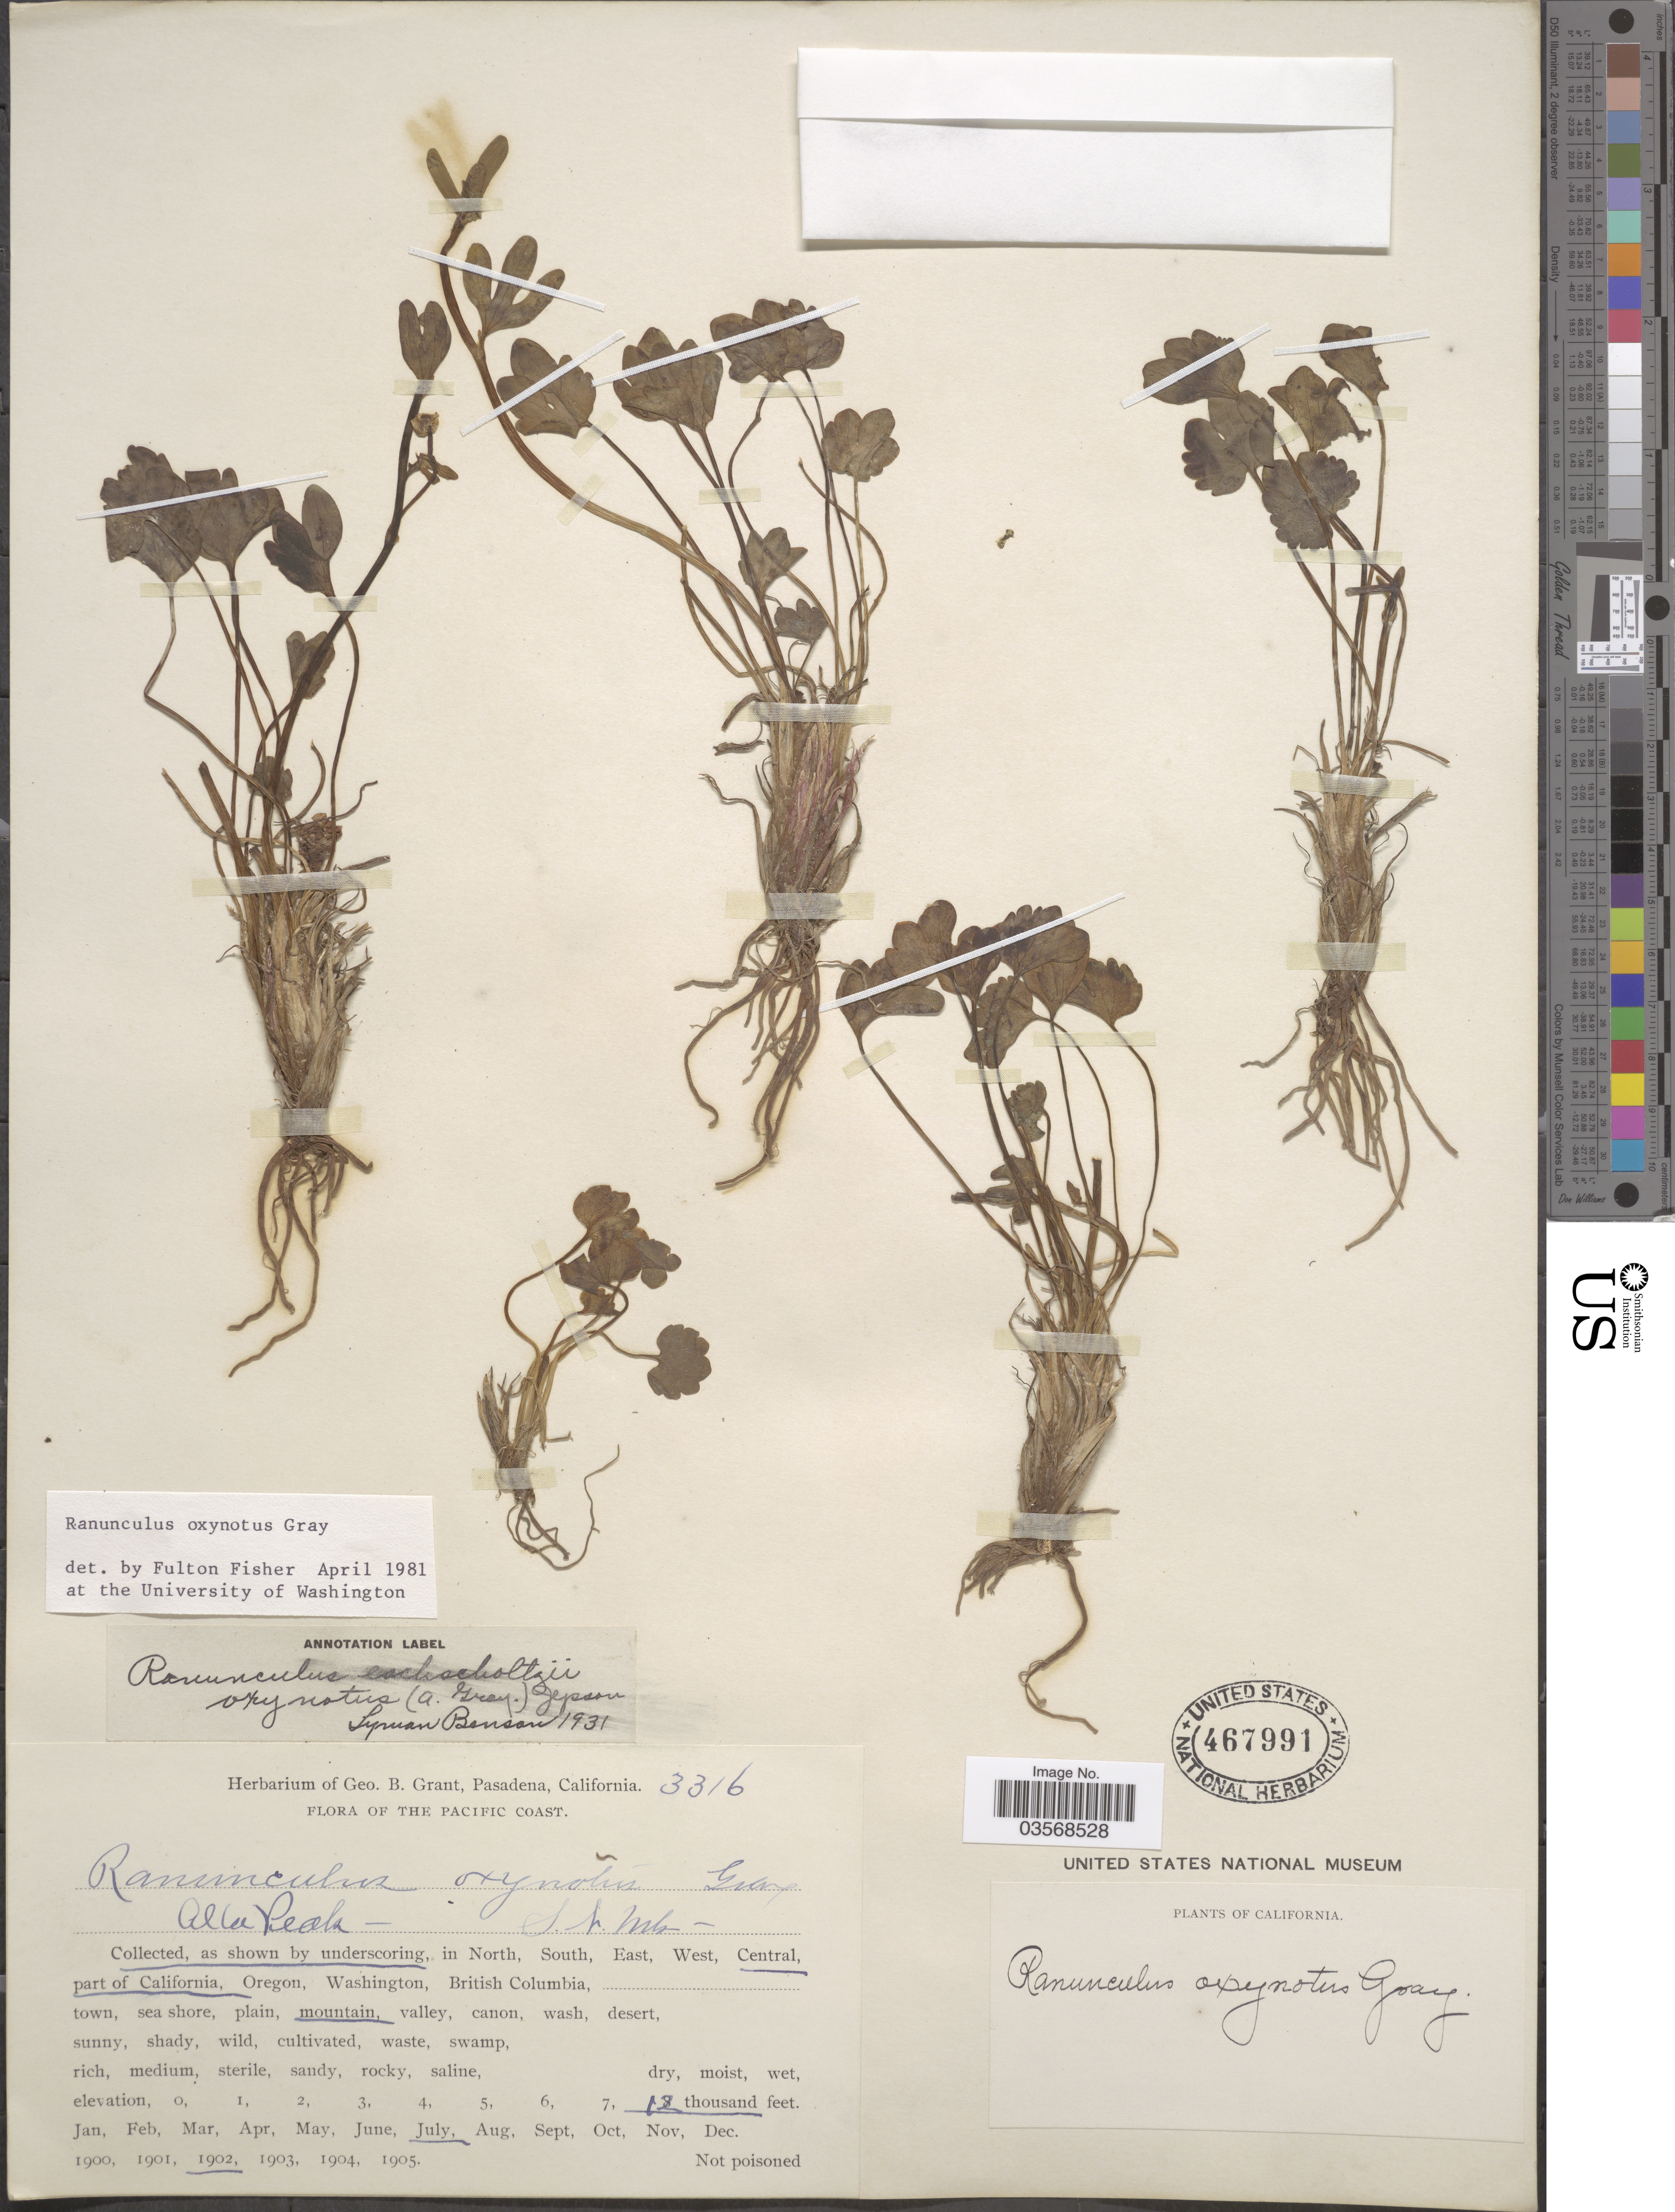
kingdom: Plantae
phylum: Tracheophyta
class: Magnoliopsida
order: Ranunculales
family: Ranunculaceae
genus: Ranunculus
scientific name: Ranunculus oxynotus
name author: A. Gray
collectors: ex herb. Geo. B. Grant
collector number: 3316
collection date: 1902-07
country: United States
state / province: California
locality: Central part of California. The Pacific Coast.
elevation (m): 3658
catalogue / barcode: US 467991